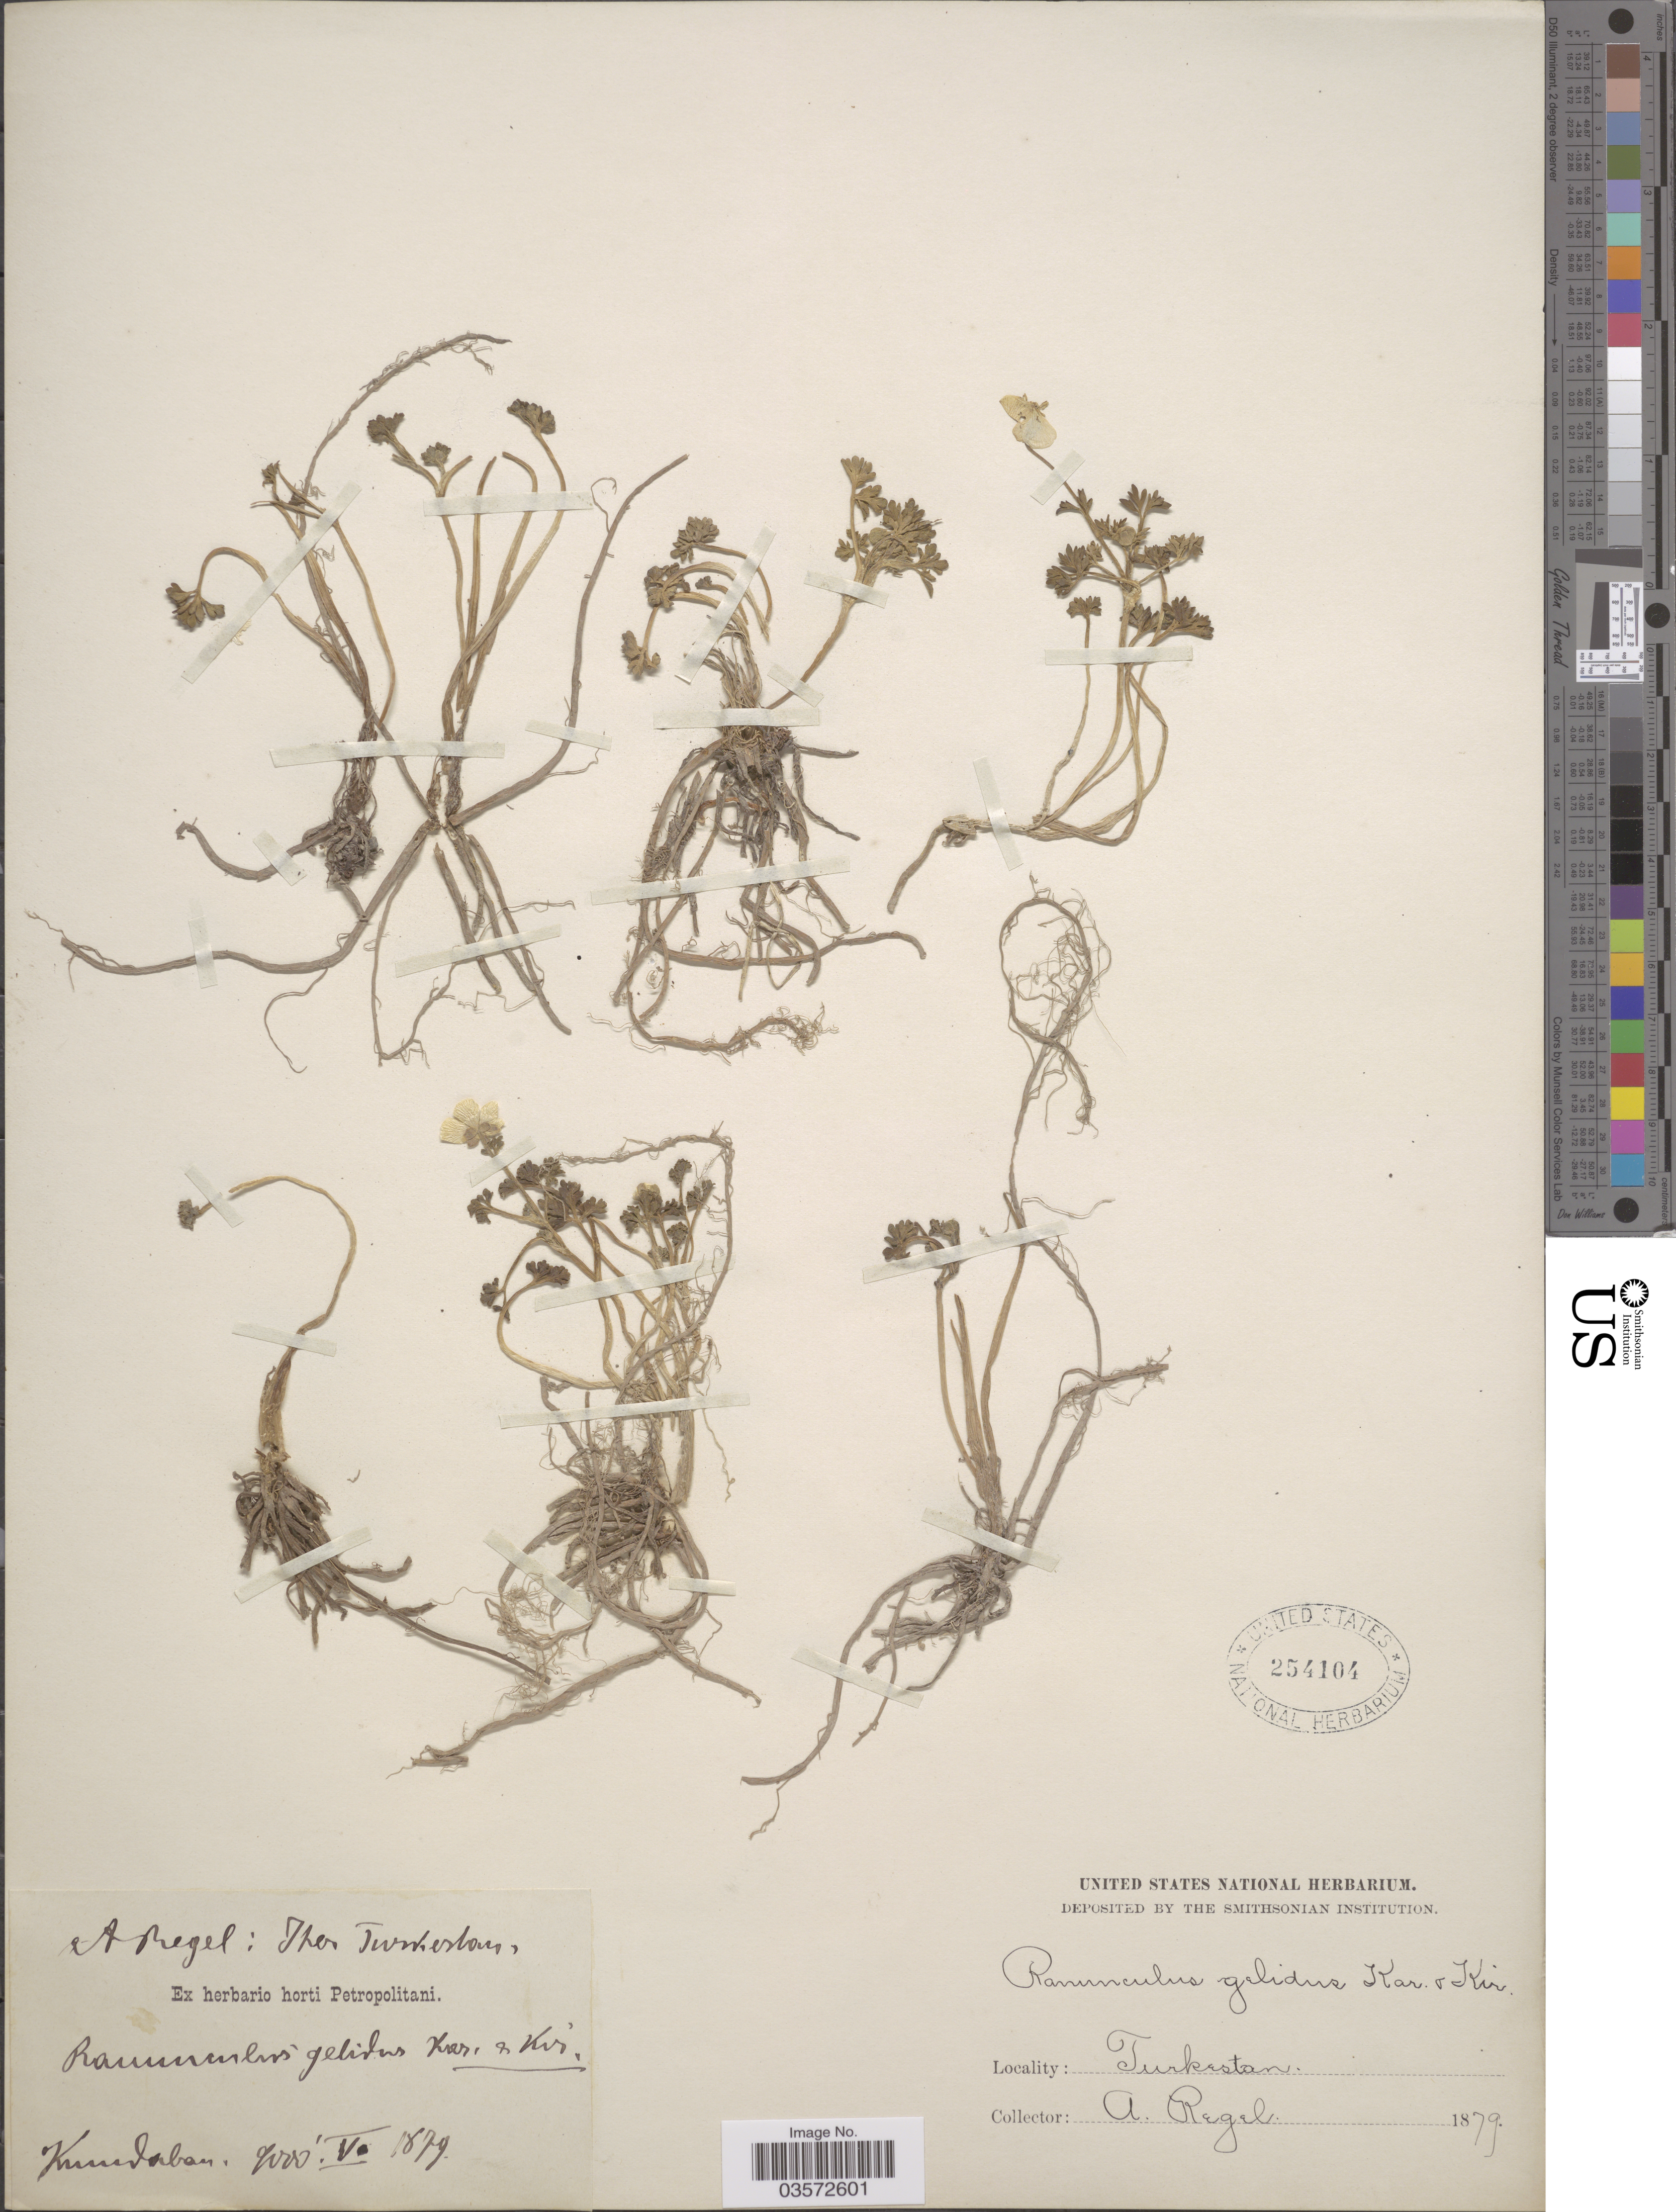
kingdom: Plantae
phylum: Tracheophyta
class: Magnoliopsida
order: Ranunculales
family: Ranunculaceae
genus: Ranunculus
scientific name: Ranunculus gelidus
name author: Kir. & Kar.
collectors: A. Regel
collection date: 1879-05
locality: Turkestan. Kunerdaban [interpreted].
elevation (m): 2743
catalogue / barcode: US 254104